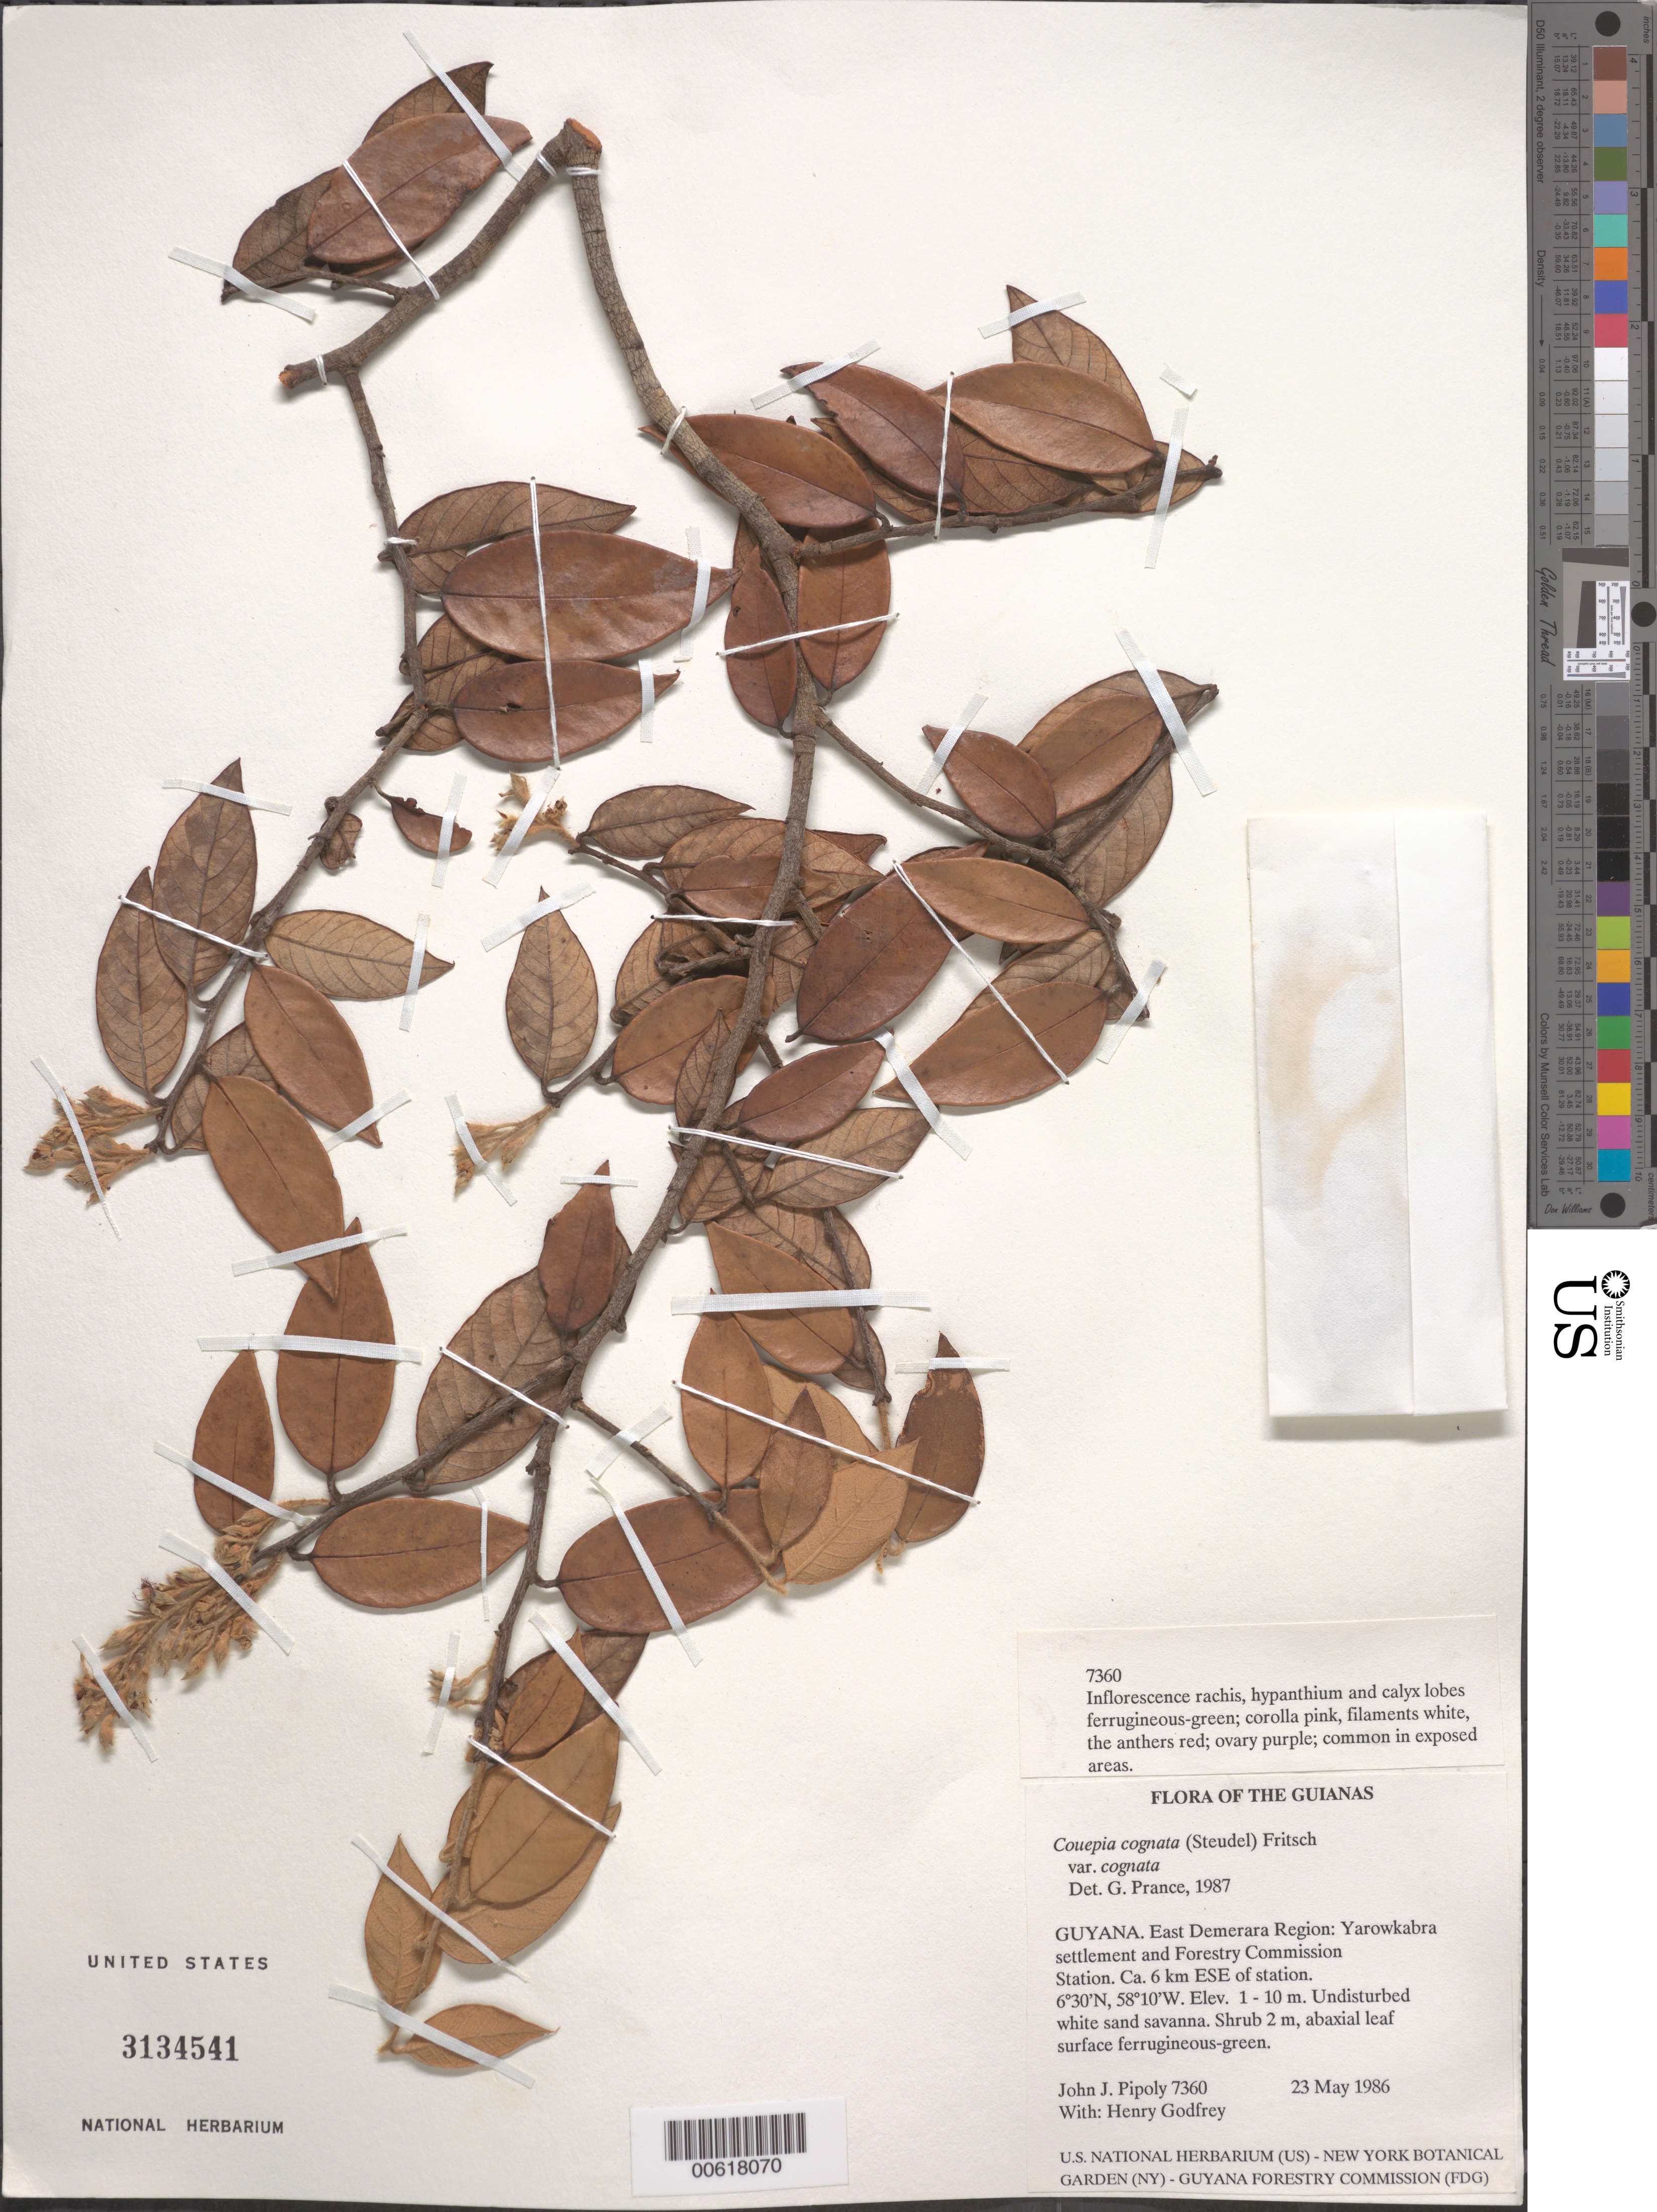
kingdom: Plantae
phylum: Tracheophyta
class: Magnoliopsida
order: Malpighiales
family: Chrysobalanaceae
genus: Gaulettia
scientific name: Gaulettia cognata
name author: (Steud.) Sothers & Prance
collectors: J. J. Pipoly & H. Godfrey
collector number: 7360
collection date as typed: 23 May 1986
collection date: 1986-05-23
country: Guyana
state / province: Demerara-Mahaica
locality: Yarowkabra settlement and Forestry Commission Station ca. 6 km ESE of station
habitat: Undisturbed white sand savanna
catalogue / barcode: US 3134541